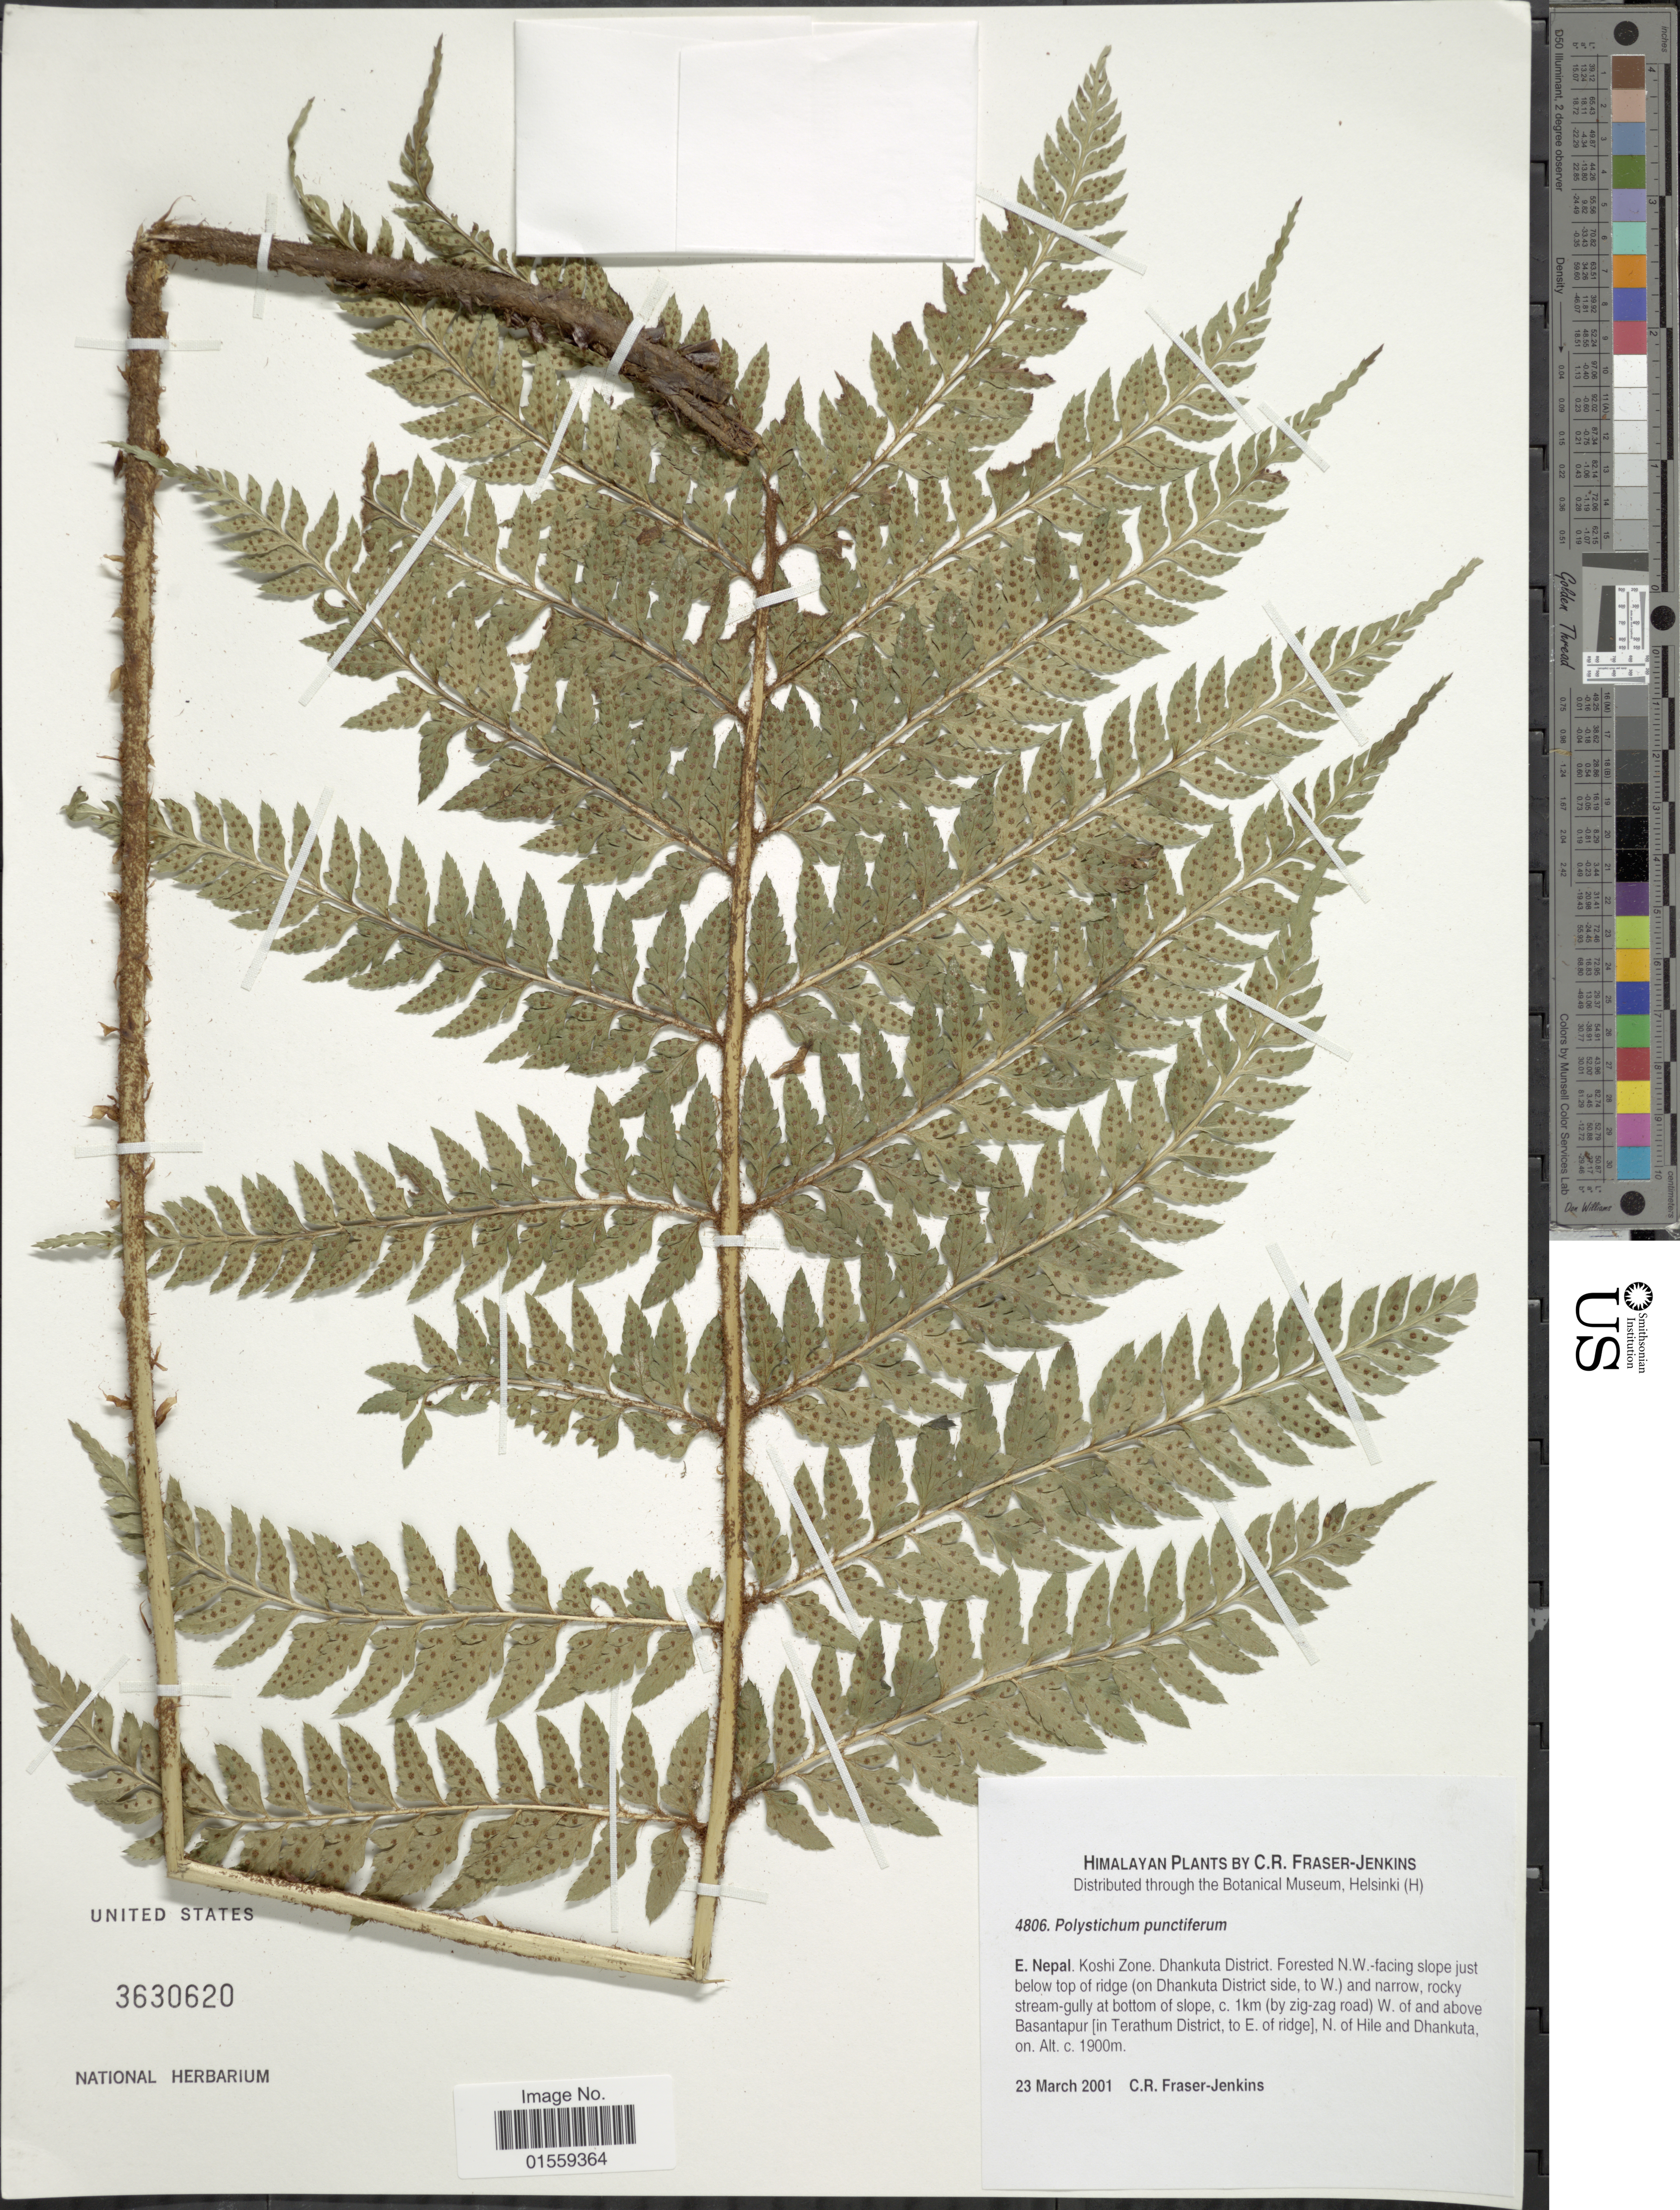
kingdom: Plantae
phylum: Tracheophyta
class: Polypodiopsida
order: Polypodiales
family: Dryopteridaceae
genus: Polystichum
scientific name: Polystichum punctiferum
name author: C. Chr.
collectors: C. R. Fraser-Jenkins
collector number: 4806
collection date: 2001-03-23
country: Nepal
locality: Koshi Zone, Dhankuta District, Forested N. W. -facing slope just below top of ridge ( on Dhankuta District side, to W.) and narrow, rocky stream-gully at bottom slope, c. 1 km ( by zig-zag road) W. of and above Basantapur [in Terathum District, to E. of ridge], N. of Hile and Dhankuta.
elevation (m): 1900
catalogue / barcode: US 3630620